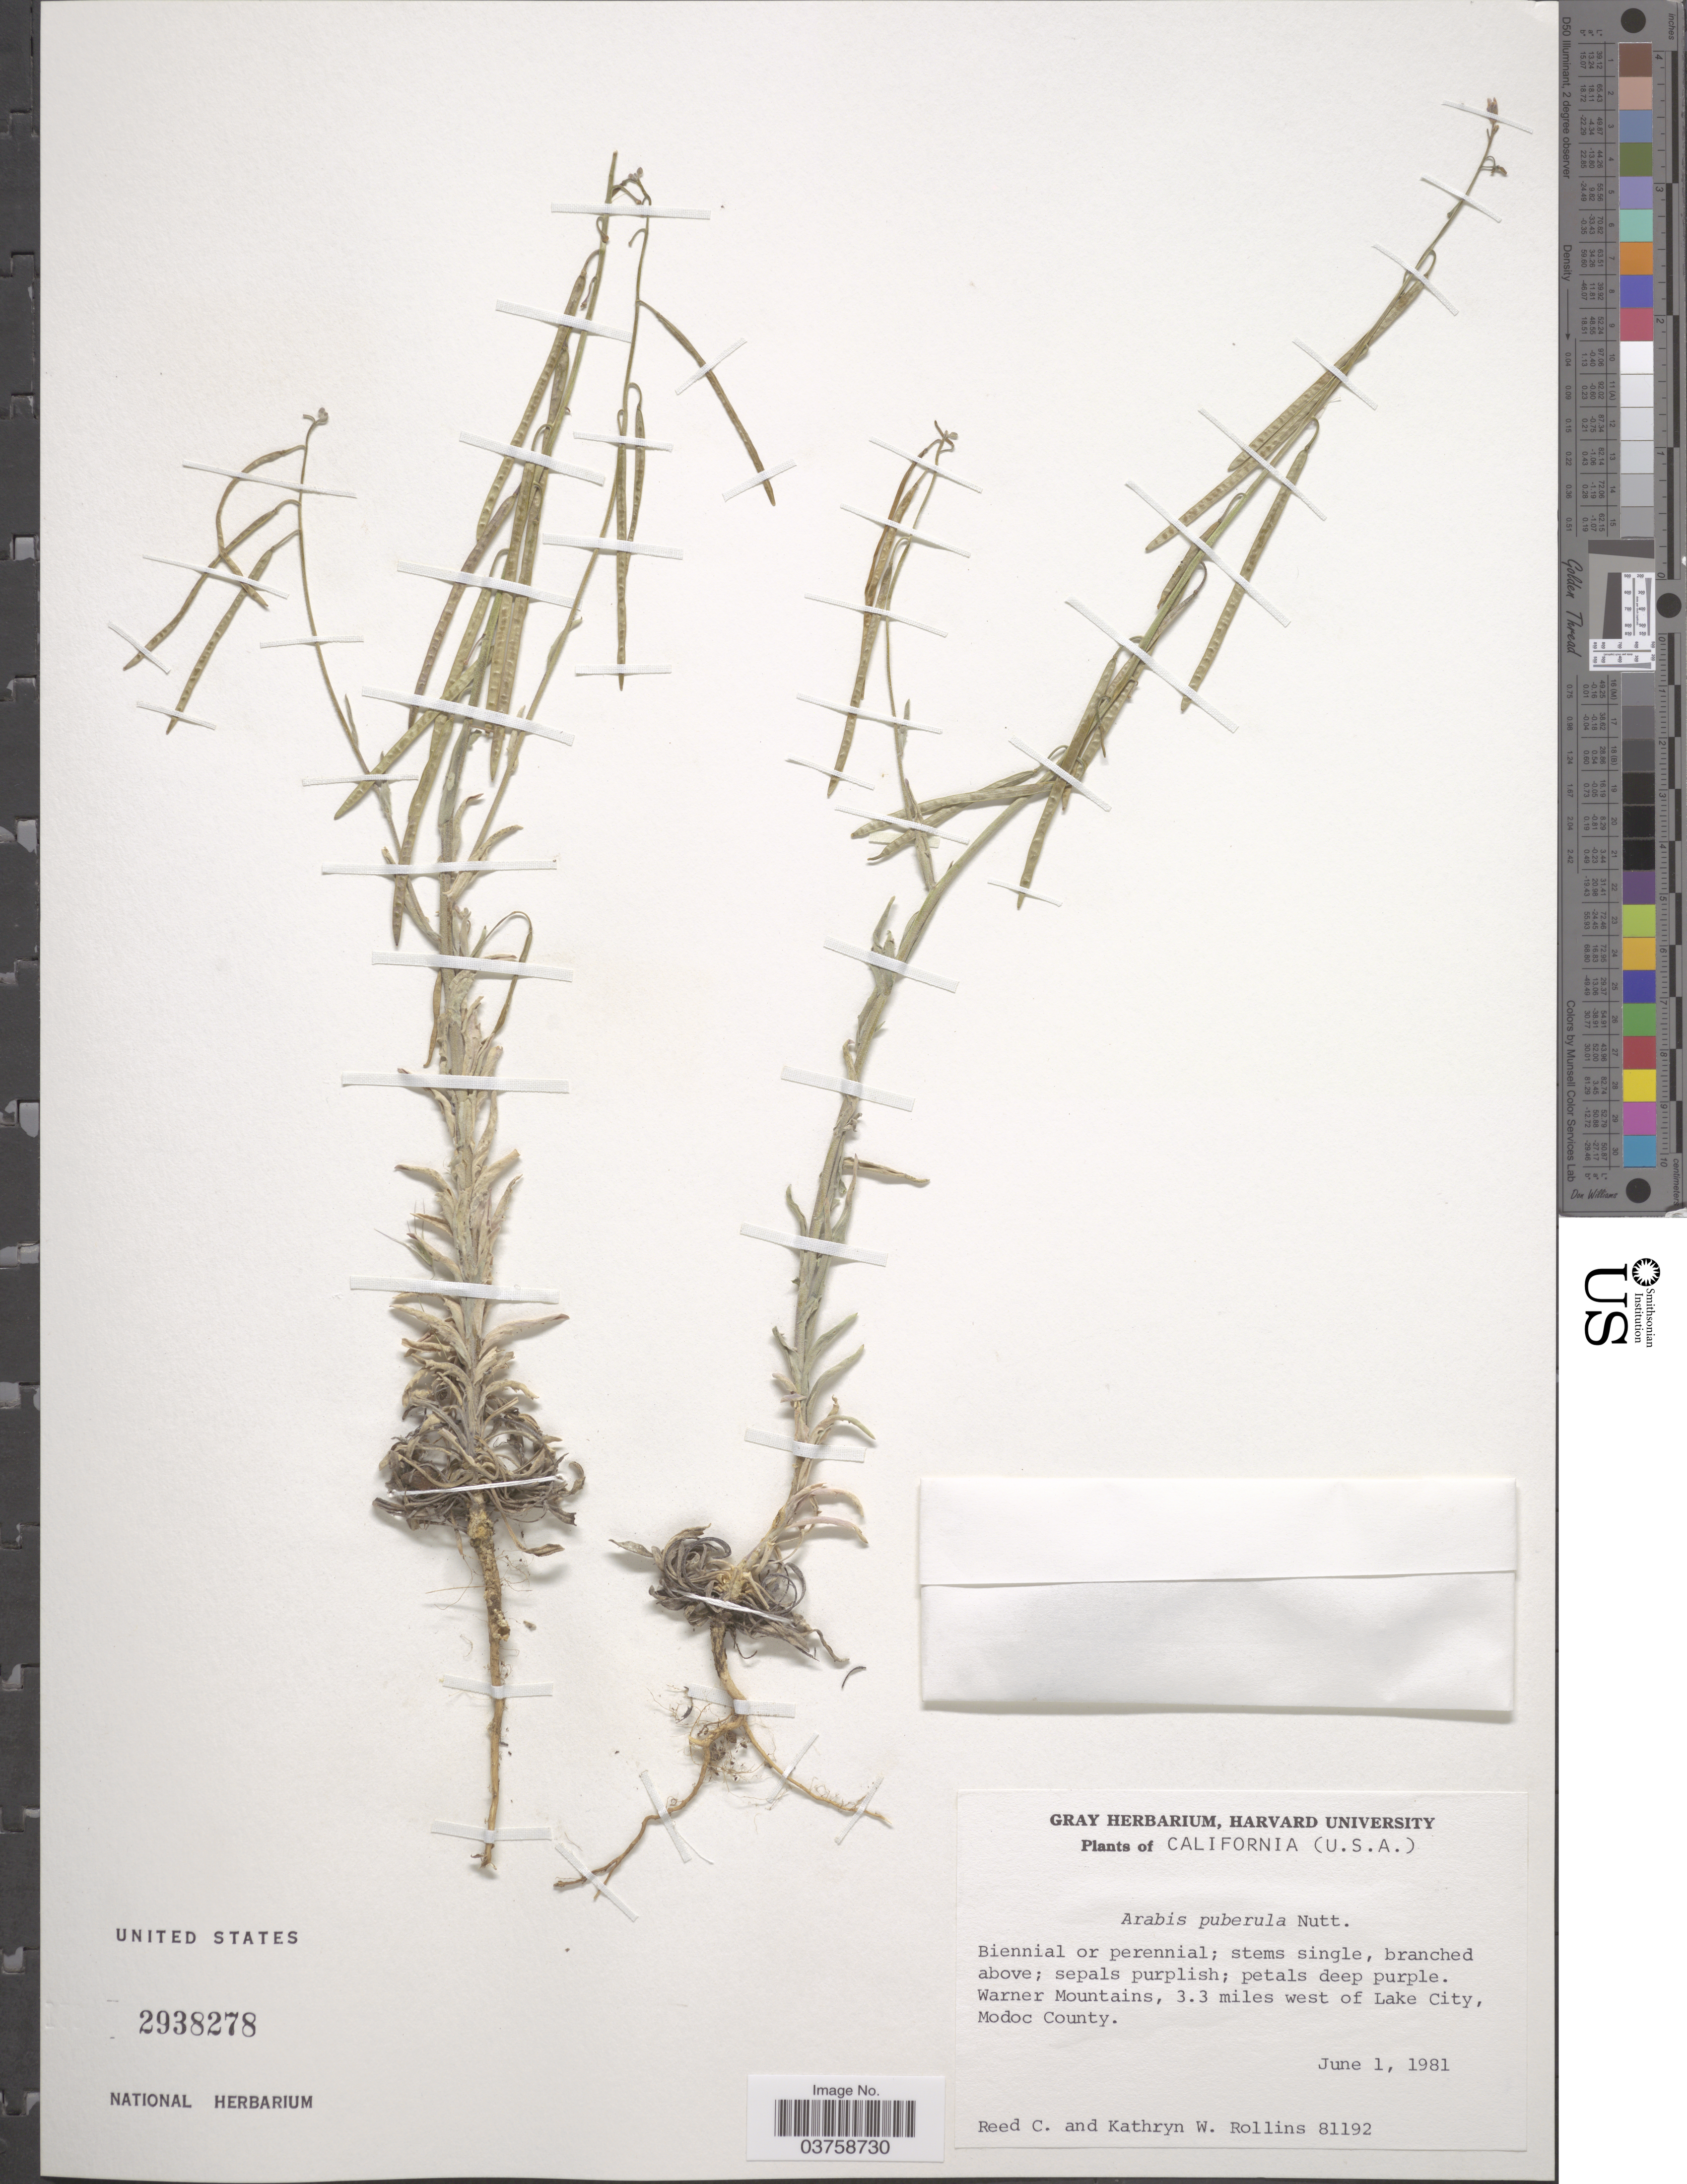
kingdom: Plantae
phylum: Tracheophyta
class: Magnoliopsida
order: Brassicales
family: Brassicaceae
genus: Arabis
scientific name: Arabis puberula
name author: Nutt.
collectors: R. C. Rollins & K. W. Rollins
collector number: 81192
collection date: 1981-06-01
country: United States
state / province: California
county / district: Modoc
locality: Warner Mountains, 3.3 miles west of Lake City, Modoc County.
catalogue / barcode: US 2938278